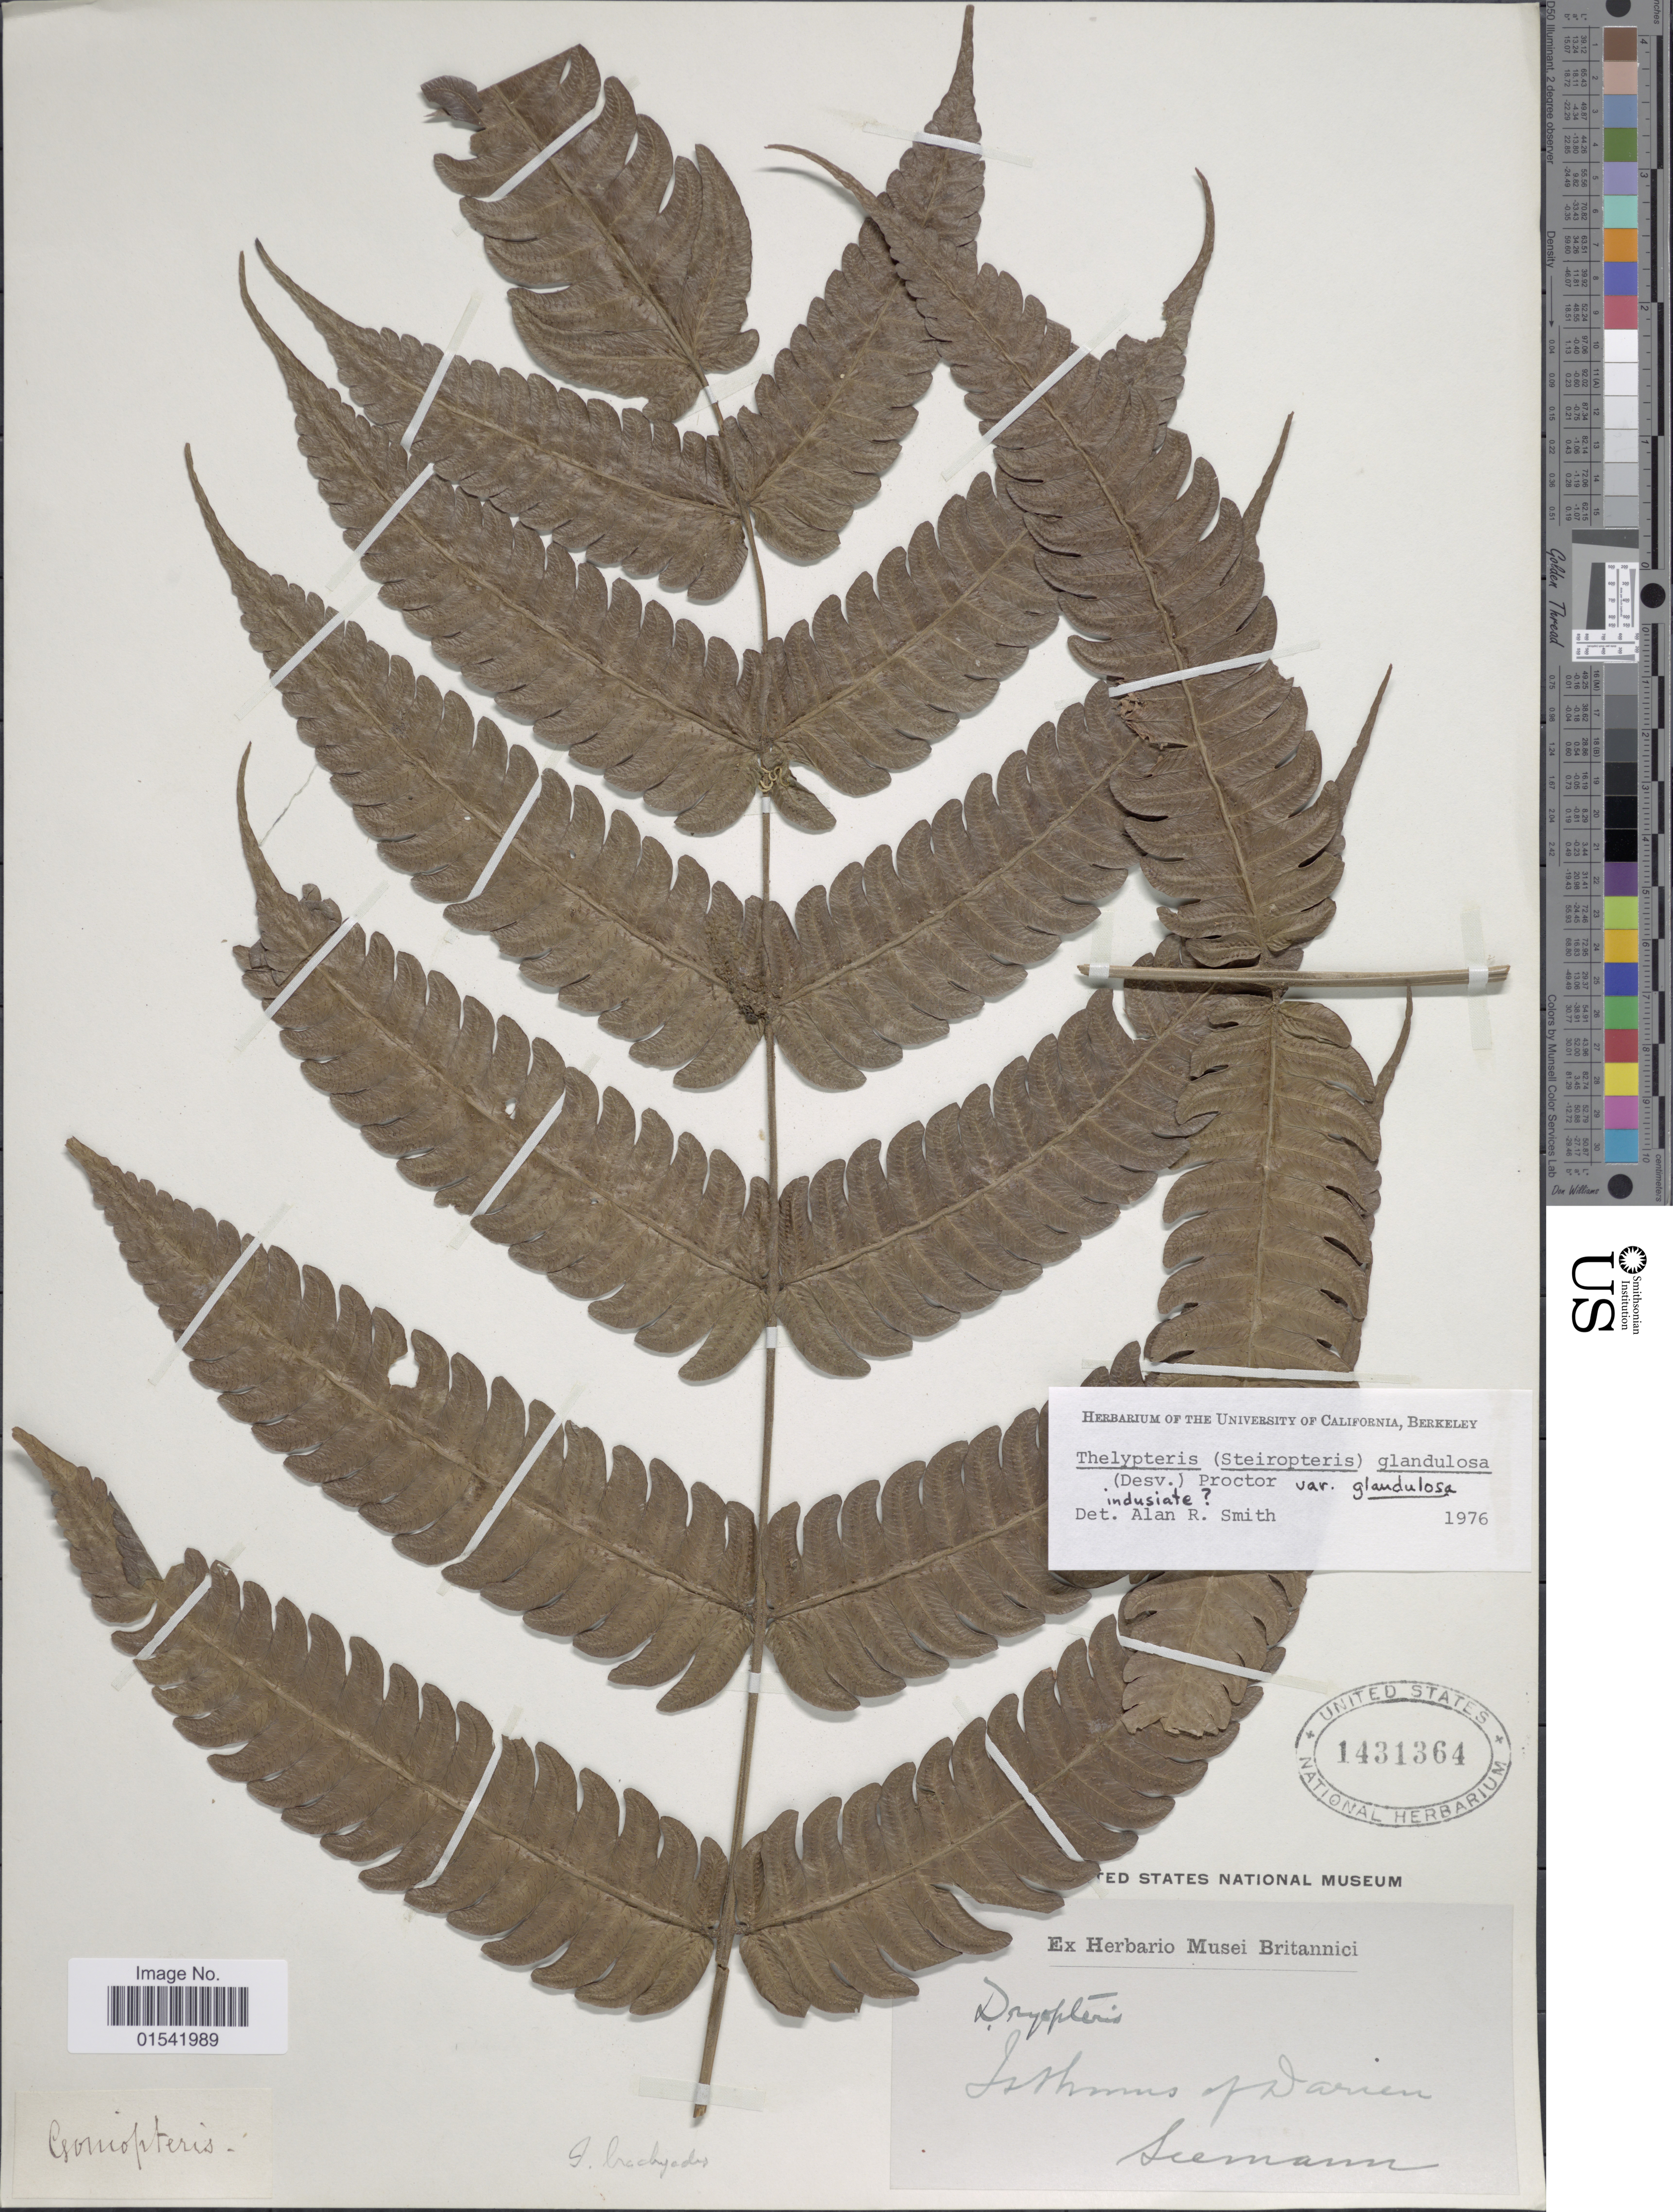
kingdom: Plantae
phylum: Tracheophyta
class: Polypodiopsida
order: Polypodiales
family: Thelypteridaceae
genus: Steiropteris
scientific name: Steiropteris glandulosa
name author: (Hook. f.) Pic. Serm.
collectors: Seeman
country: Panama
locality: Isthmus of Darien.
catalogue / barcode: US 1431364